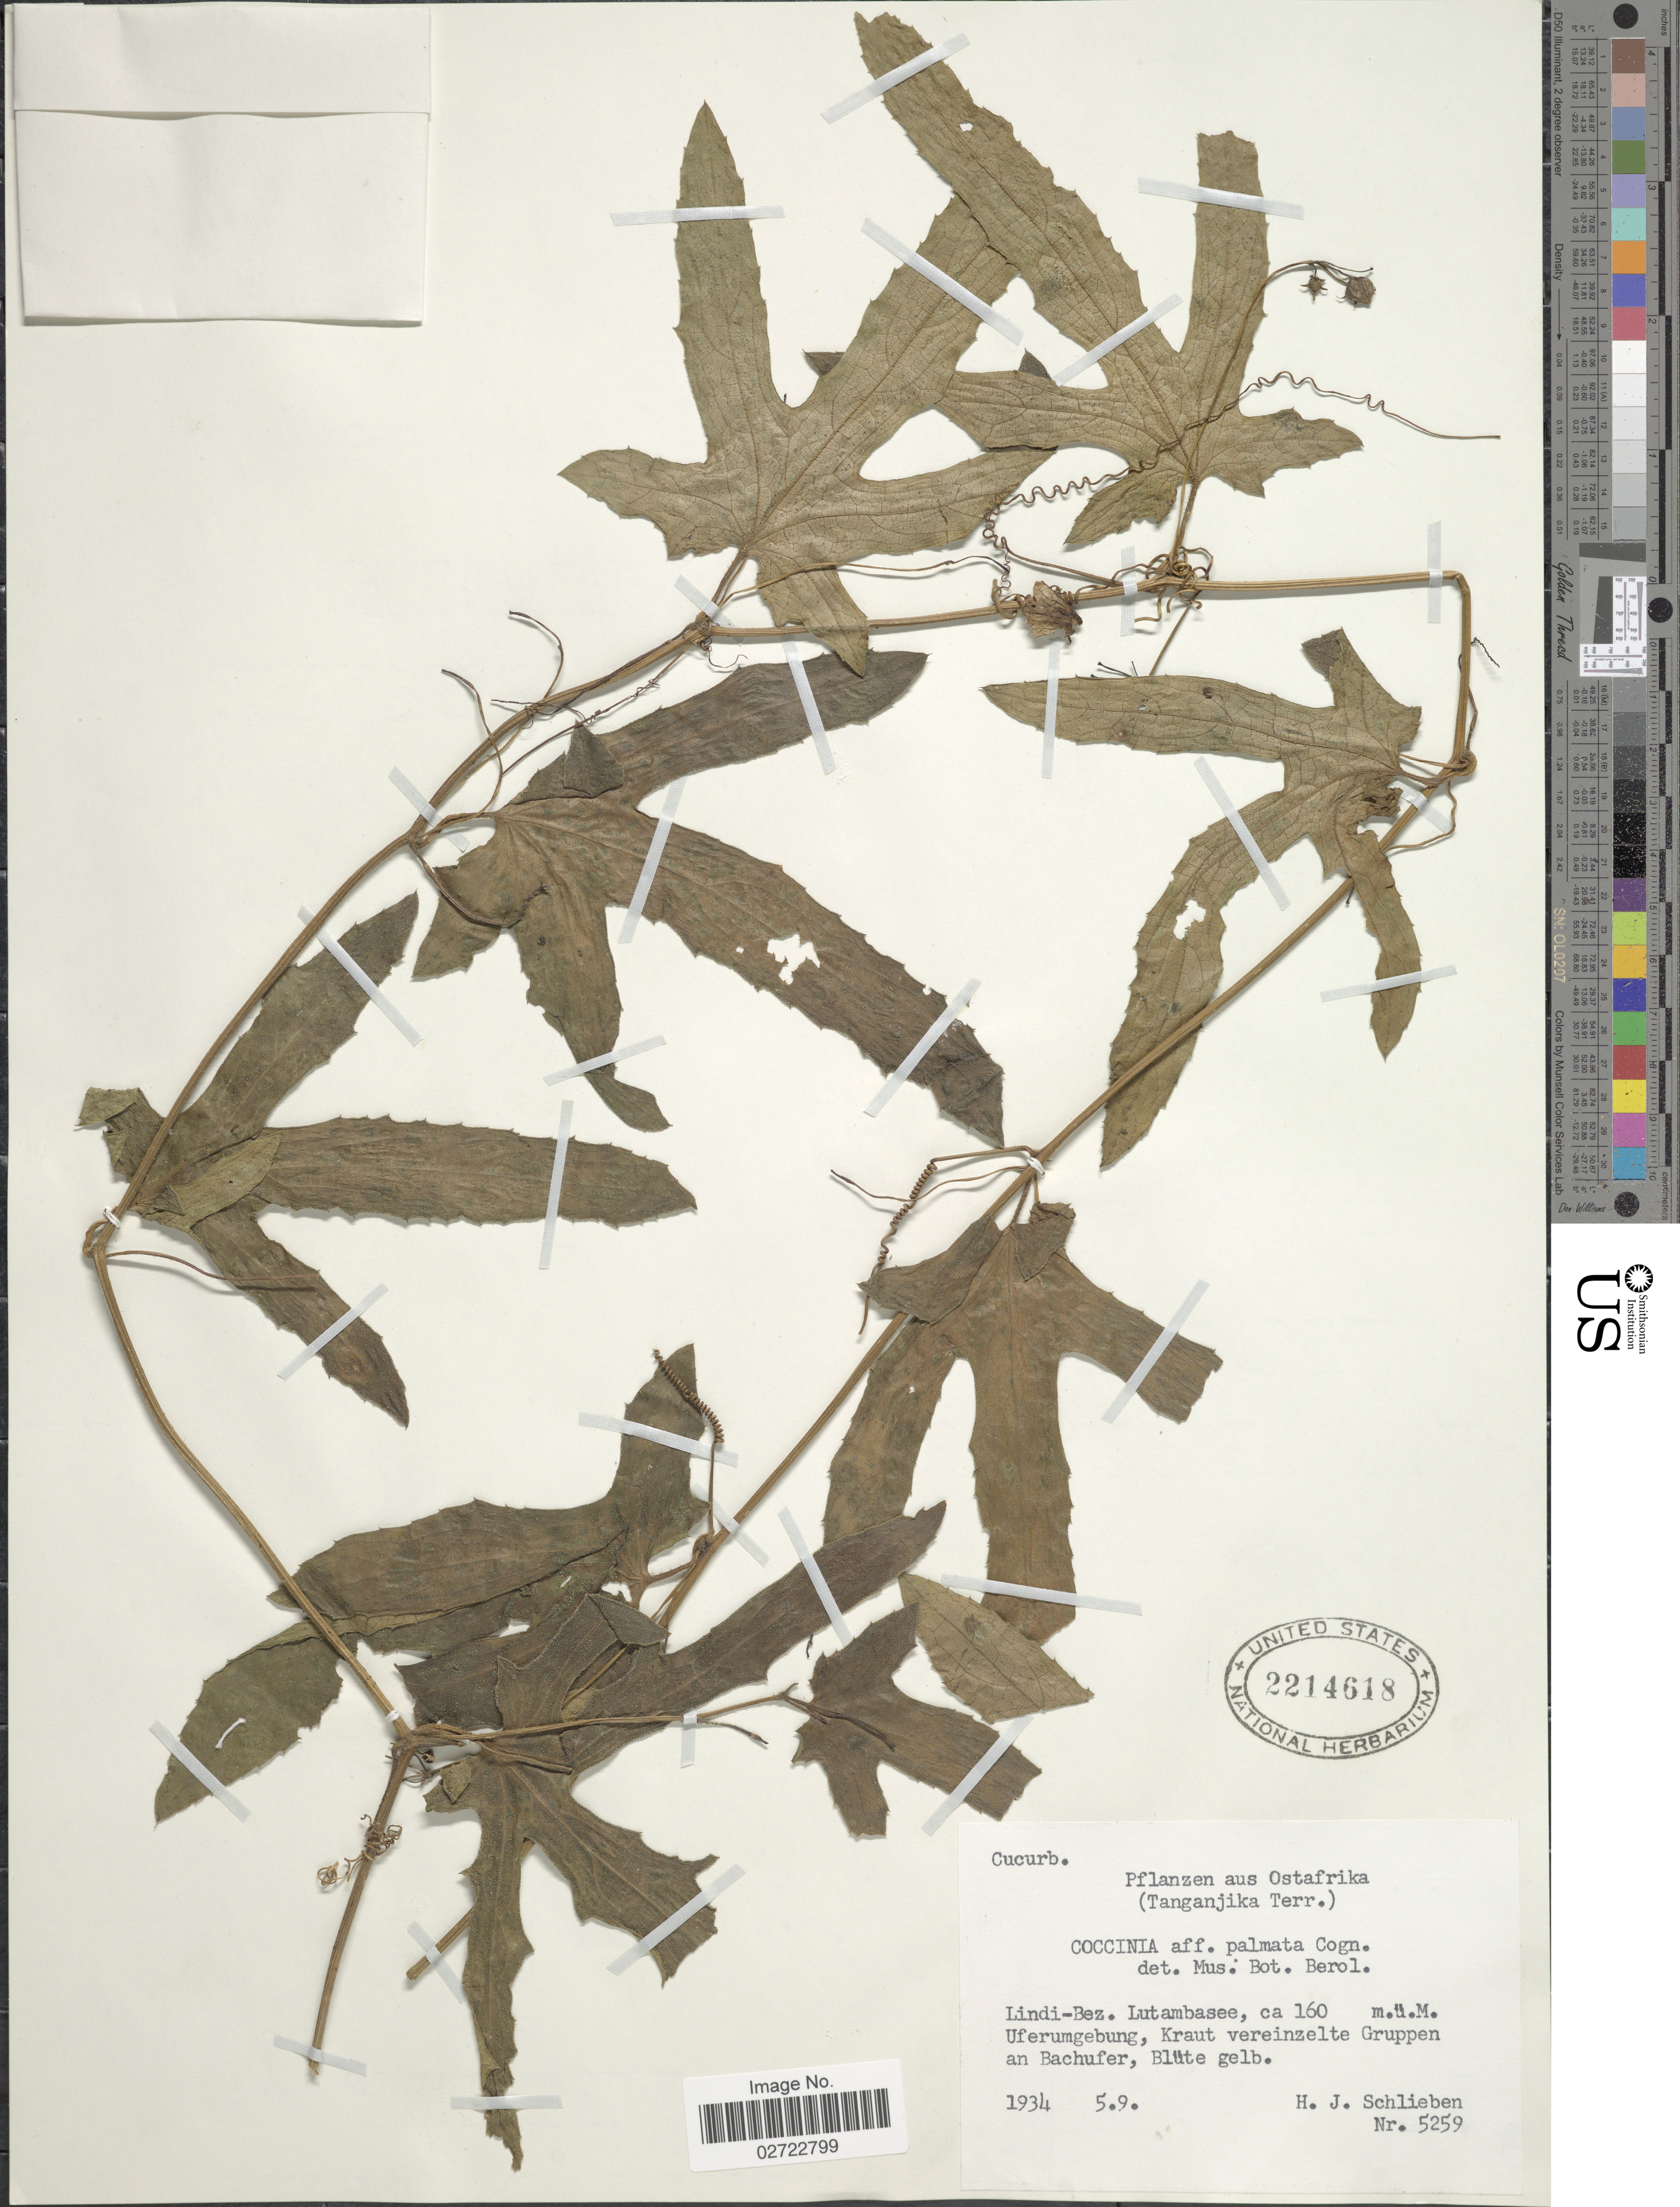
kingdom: Plantae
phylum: Tracheophyta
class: Magnoliopsida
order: Cucurbitales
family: Cucurbitaceae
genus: Coccinia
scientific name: Coccinia palmata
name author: M. Roem.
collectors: H. J. Schlieben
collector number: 5259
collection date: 1934-09-05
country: Tanzania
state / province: Lindi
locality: Ostafrika. Tanganjika Terr.) Lutambasee, Uferumgebung Kraut vereinzelte Gruppen an Bachufer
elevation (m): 160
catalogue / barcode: US 2214618